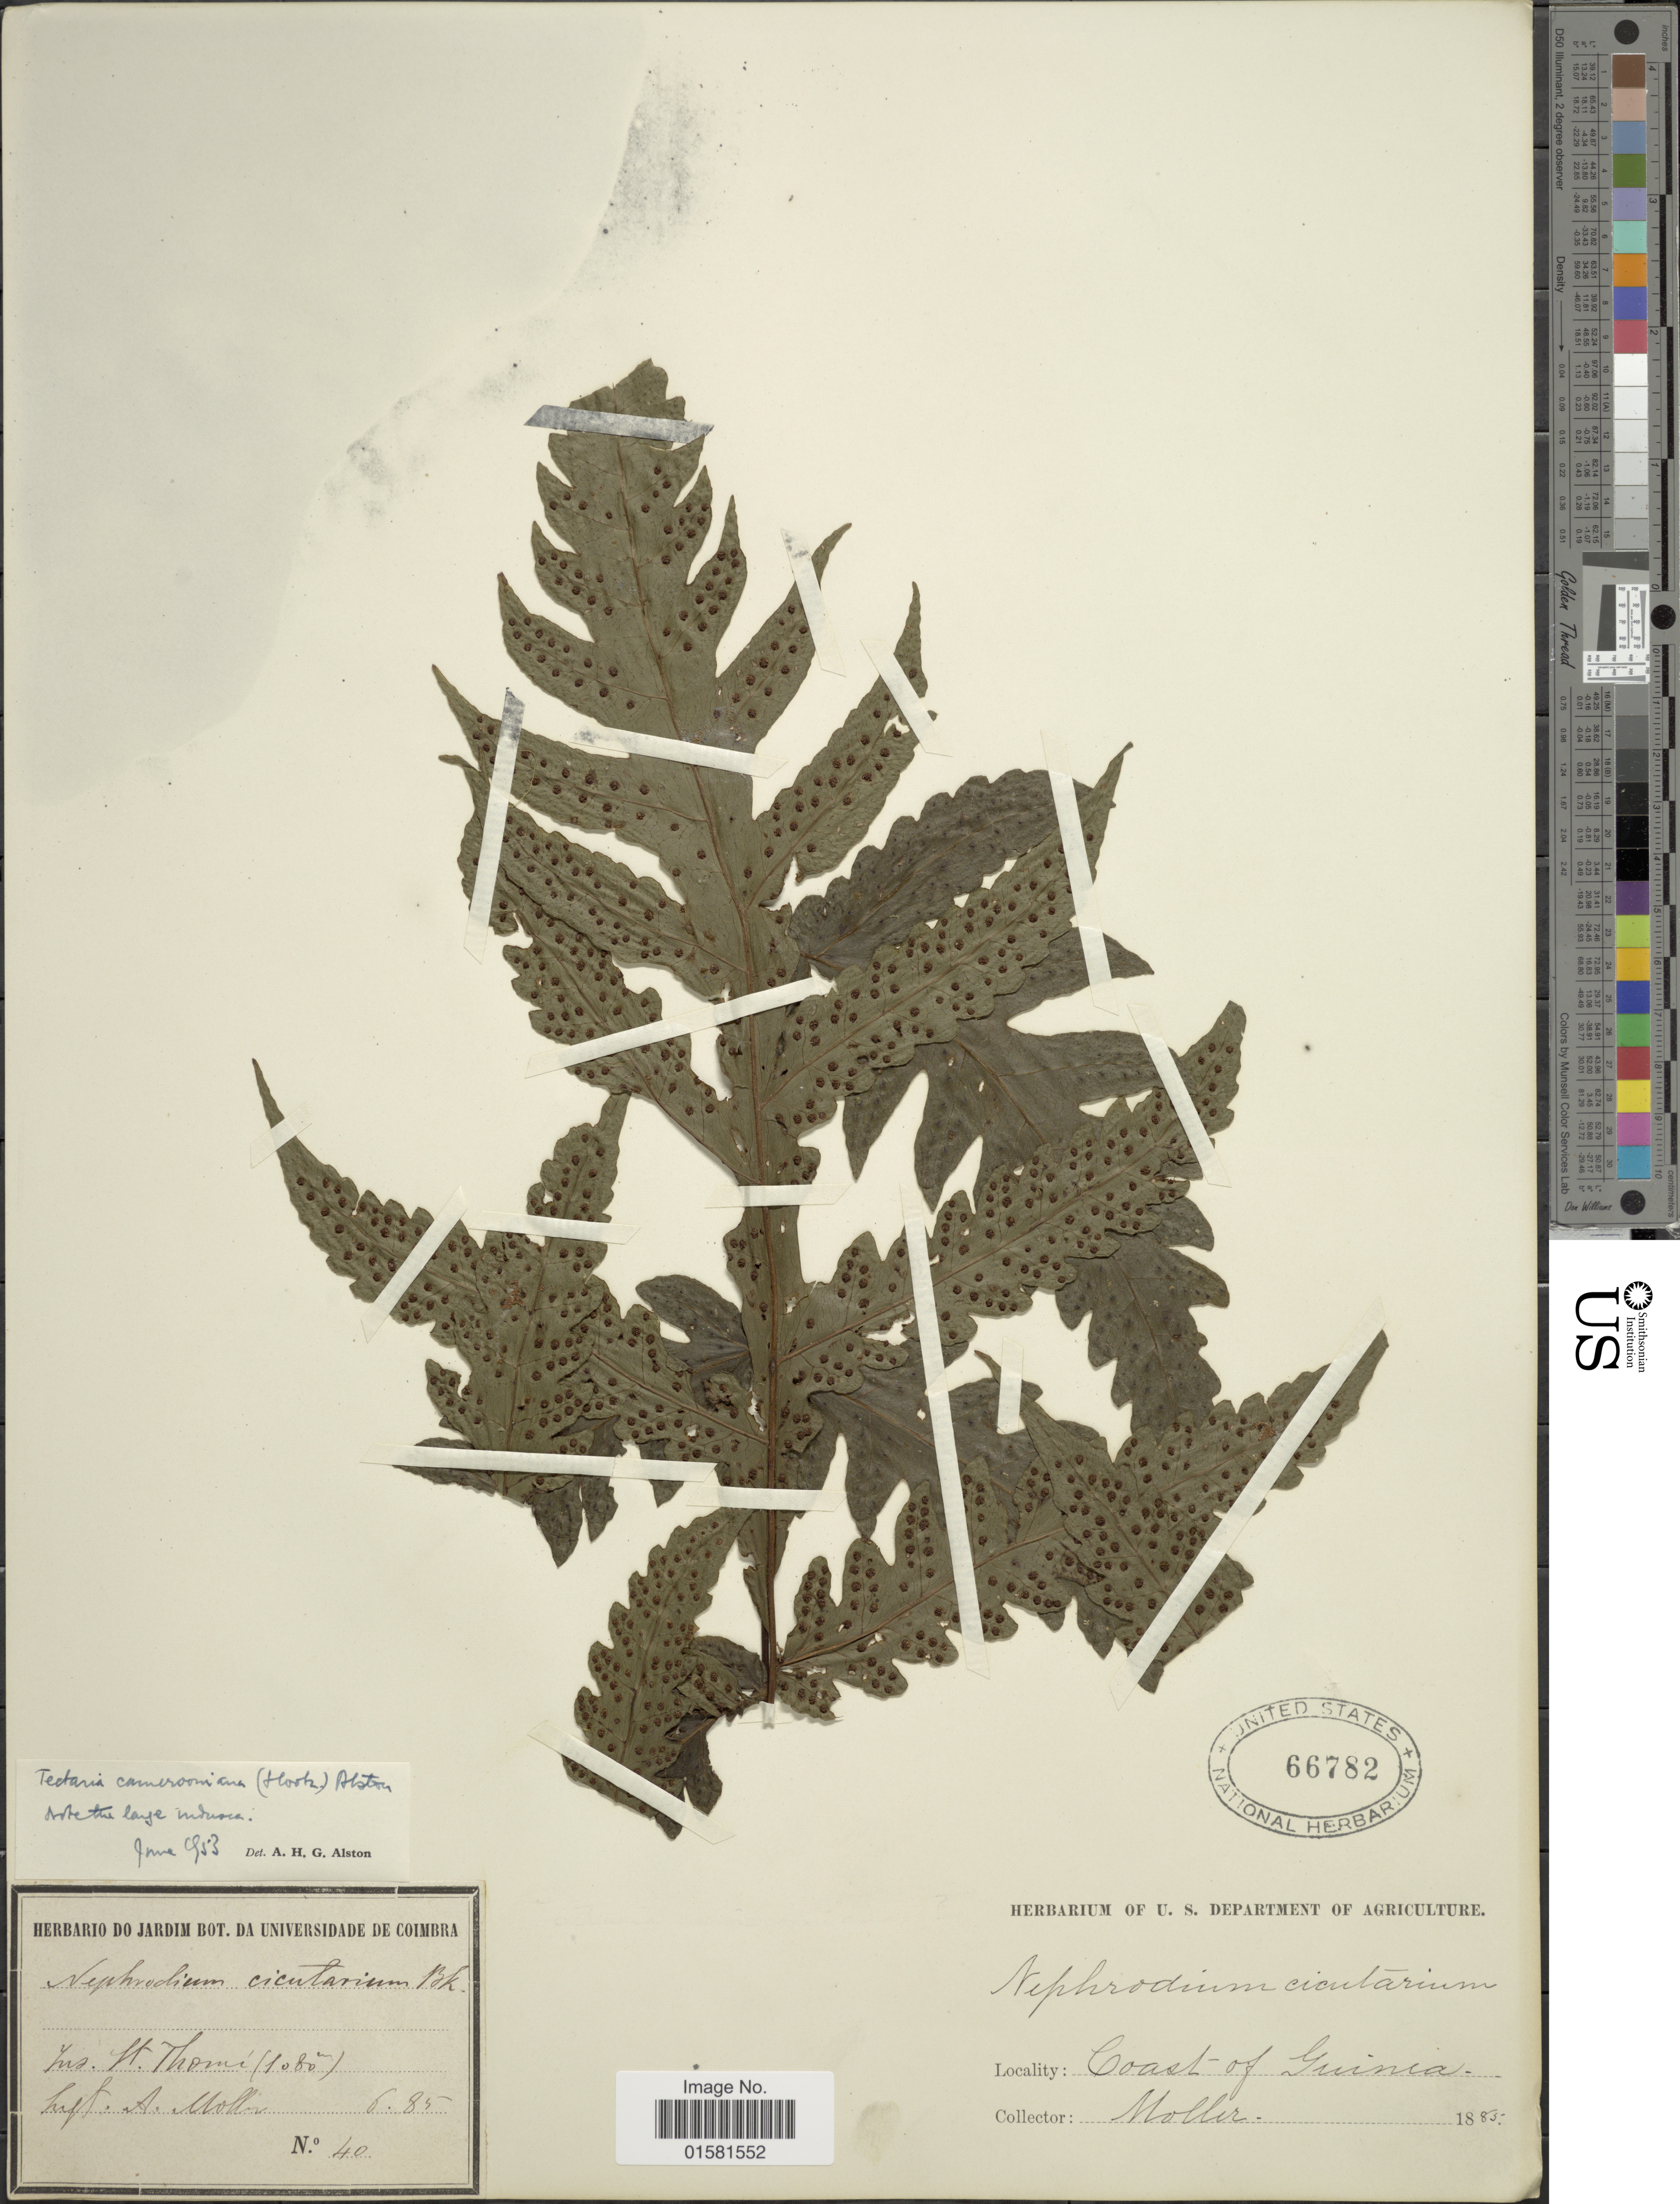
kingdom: Plantae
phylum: Tracheophyta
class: Polypodiopsida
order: Polypodiales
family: Tectariaceae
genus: Tectaria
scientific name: Tectaria camerooniana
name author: (Hook.) Alston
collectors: A. Moller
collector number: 40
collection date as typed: Transcribed d/m/y: /6/85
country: Guinea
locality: Coast of Guinea, Ins. M. Thoma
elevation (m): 1080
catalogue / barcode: US 66782